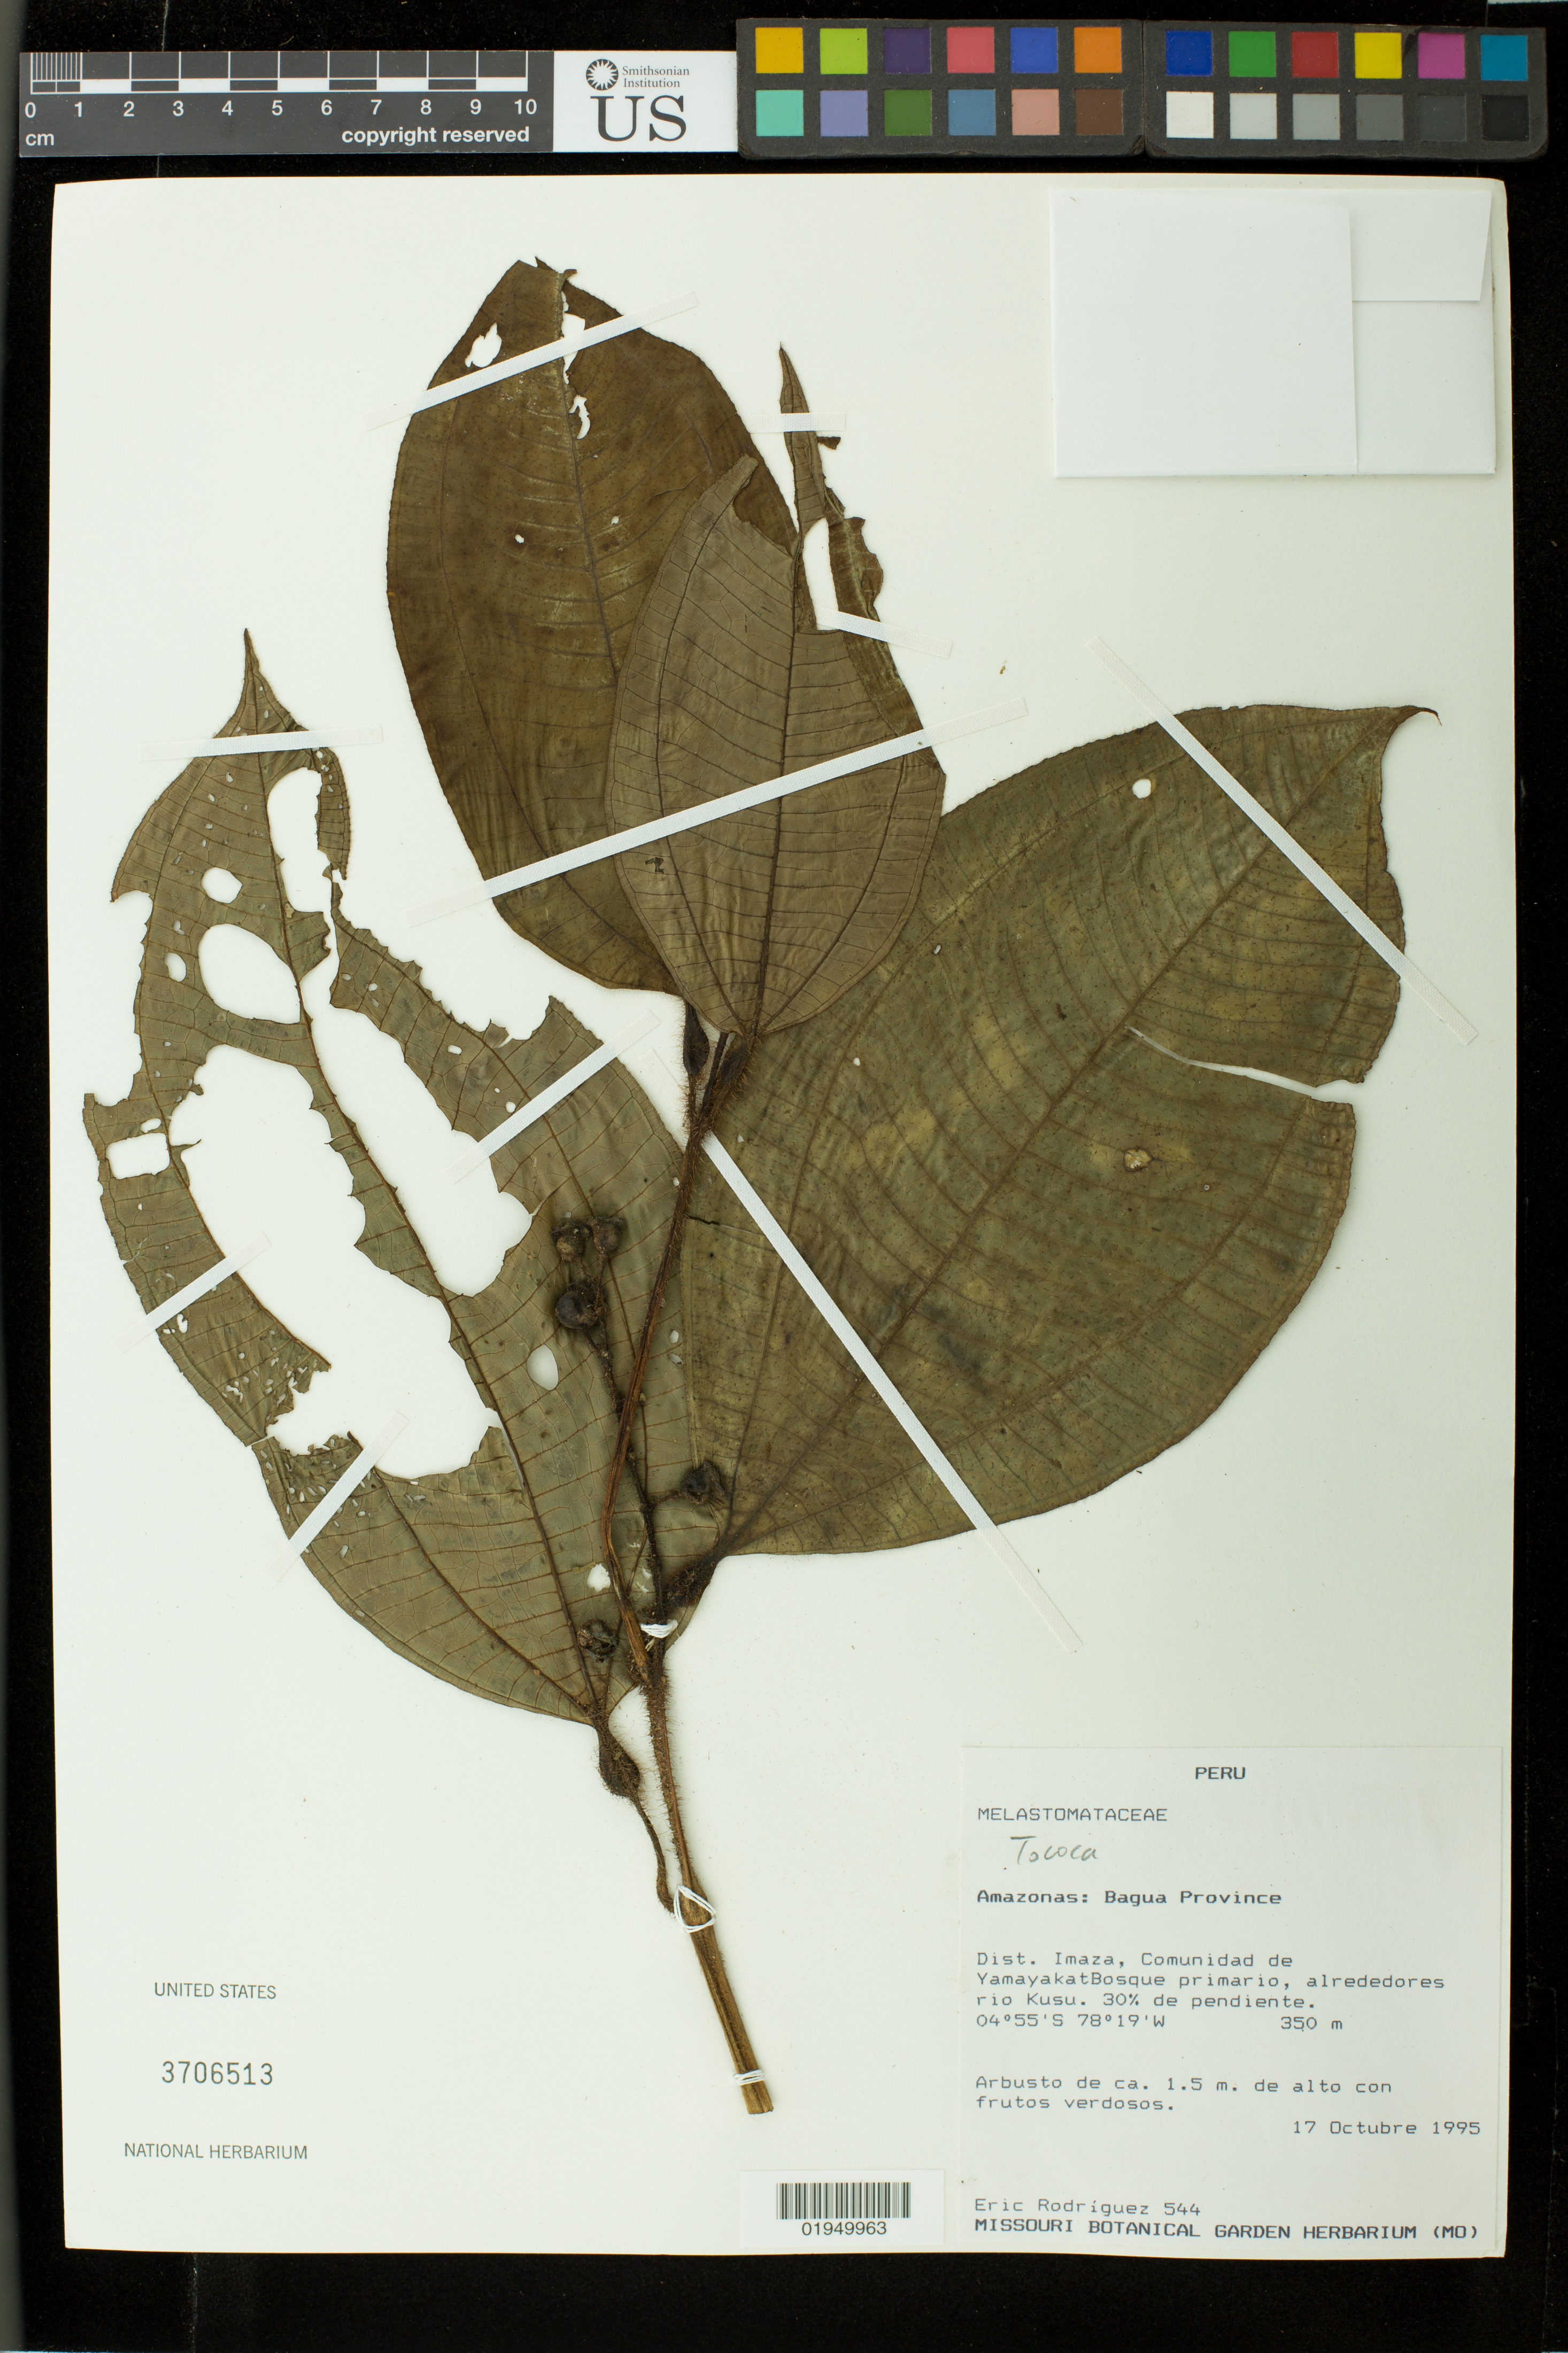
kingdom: Plantae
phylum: Tracheophyta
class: Magnoliopsida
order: Myrtales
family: Melastomataceae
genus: Tococa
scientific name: Tococa guianensis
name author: Aubl.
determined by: Michelangeli, F. A.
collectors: E. Rodriguez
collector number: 544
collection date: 1995-10-17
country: Peru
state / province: Amazonas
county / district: Bagua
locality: Dist. Imaza, Comunidad de Yamayakat. Bosque primario, alrededores rio Kusu. 30% de pendiente.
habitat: Bosque primario.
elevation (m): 350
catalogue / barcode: US 3706513